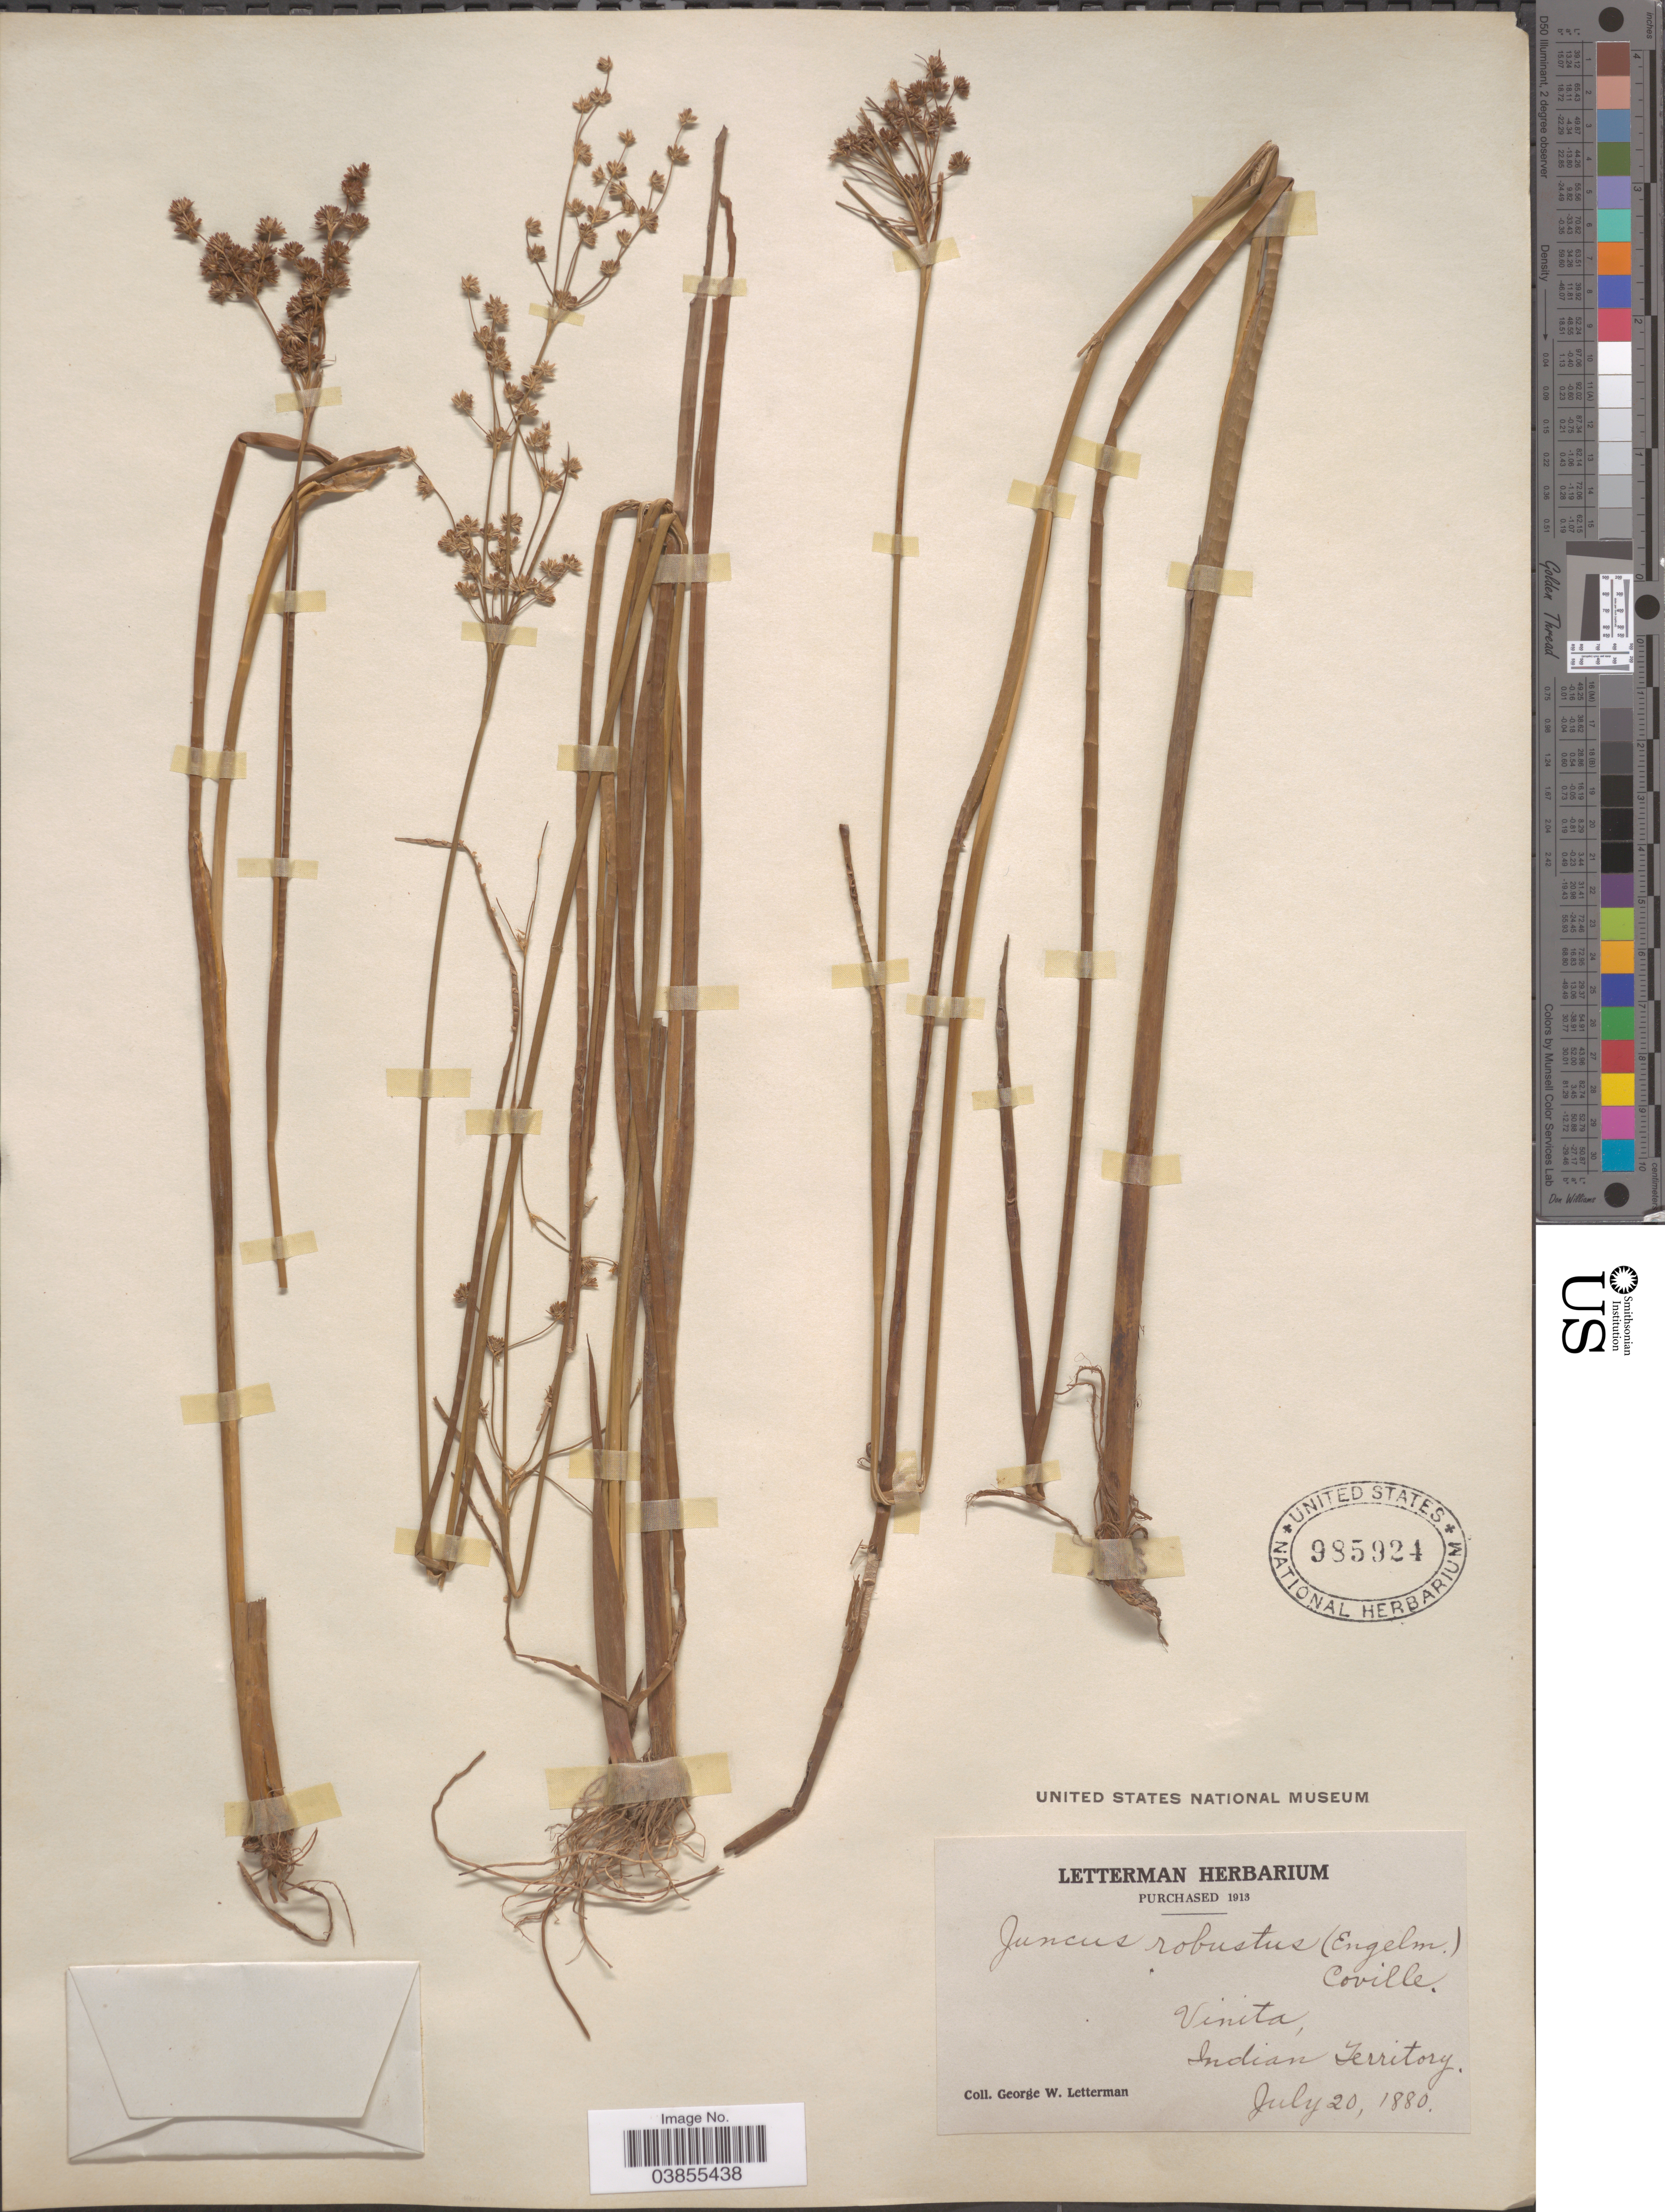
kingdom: Plantae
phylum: Tracheophyta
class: Liliopsida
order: Poales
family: Juncaceae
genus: Juncus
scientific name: Juncus nodatus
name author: Coville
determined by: Strong, Mark T., (BOT), Smithsonian Institution - National Museum of Natural History (UNITED STATES)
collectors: G. W. Letterman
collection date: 1880-07-20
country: United States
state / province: Oklahoma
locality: Vinita, Indian Territory.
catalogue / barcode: US 985924